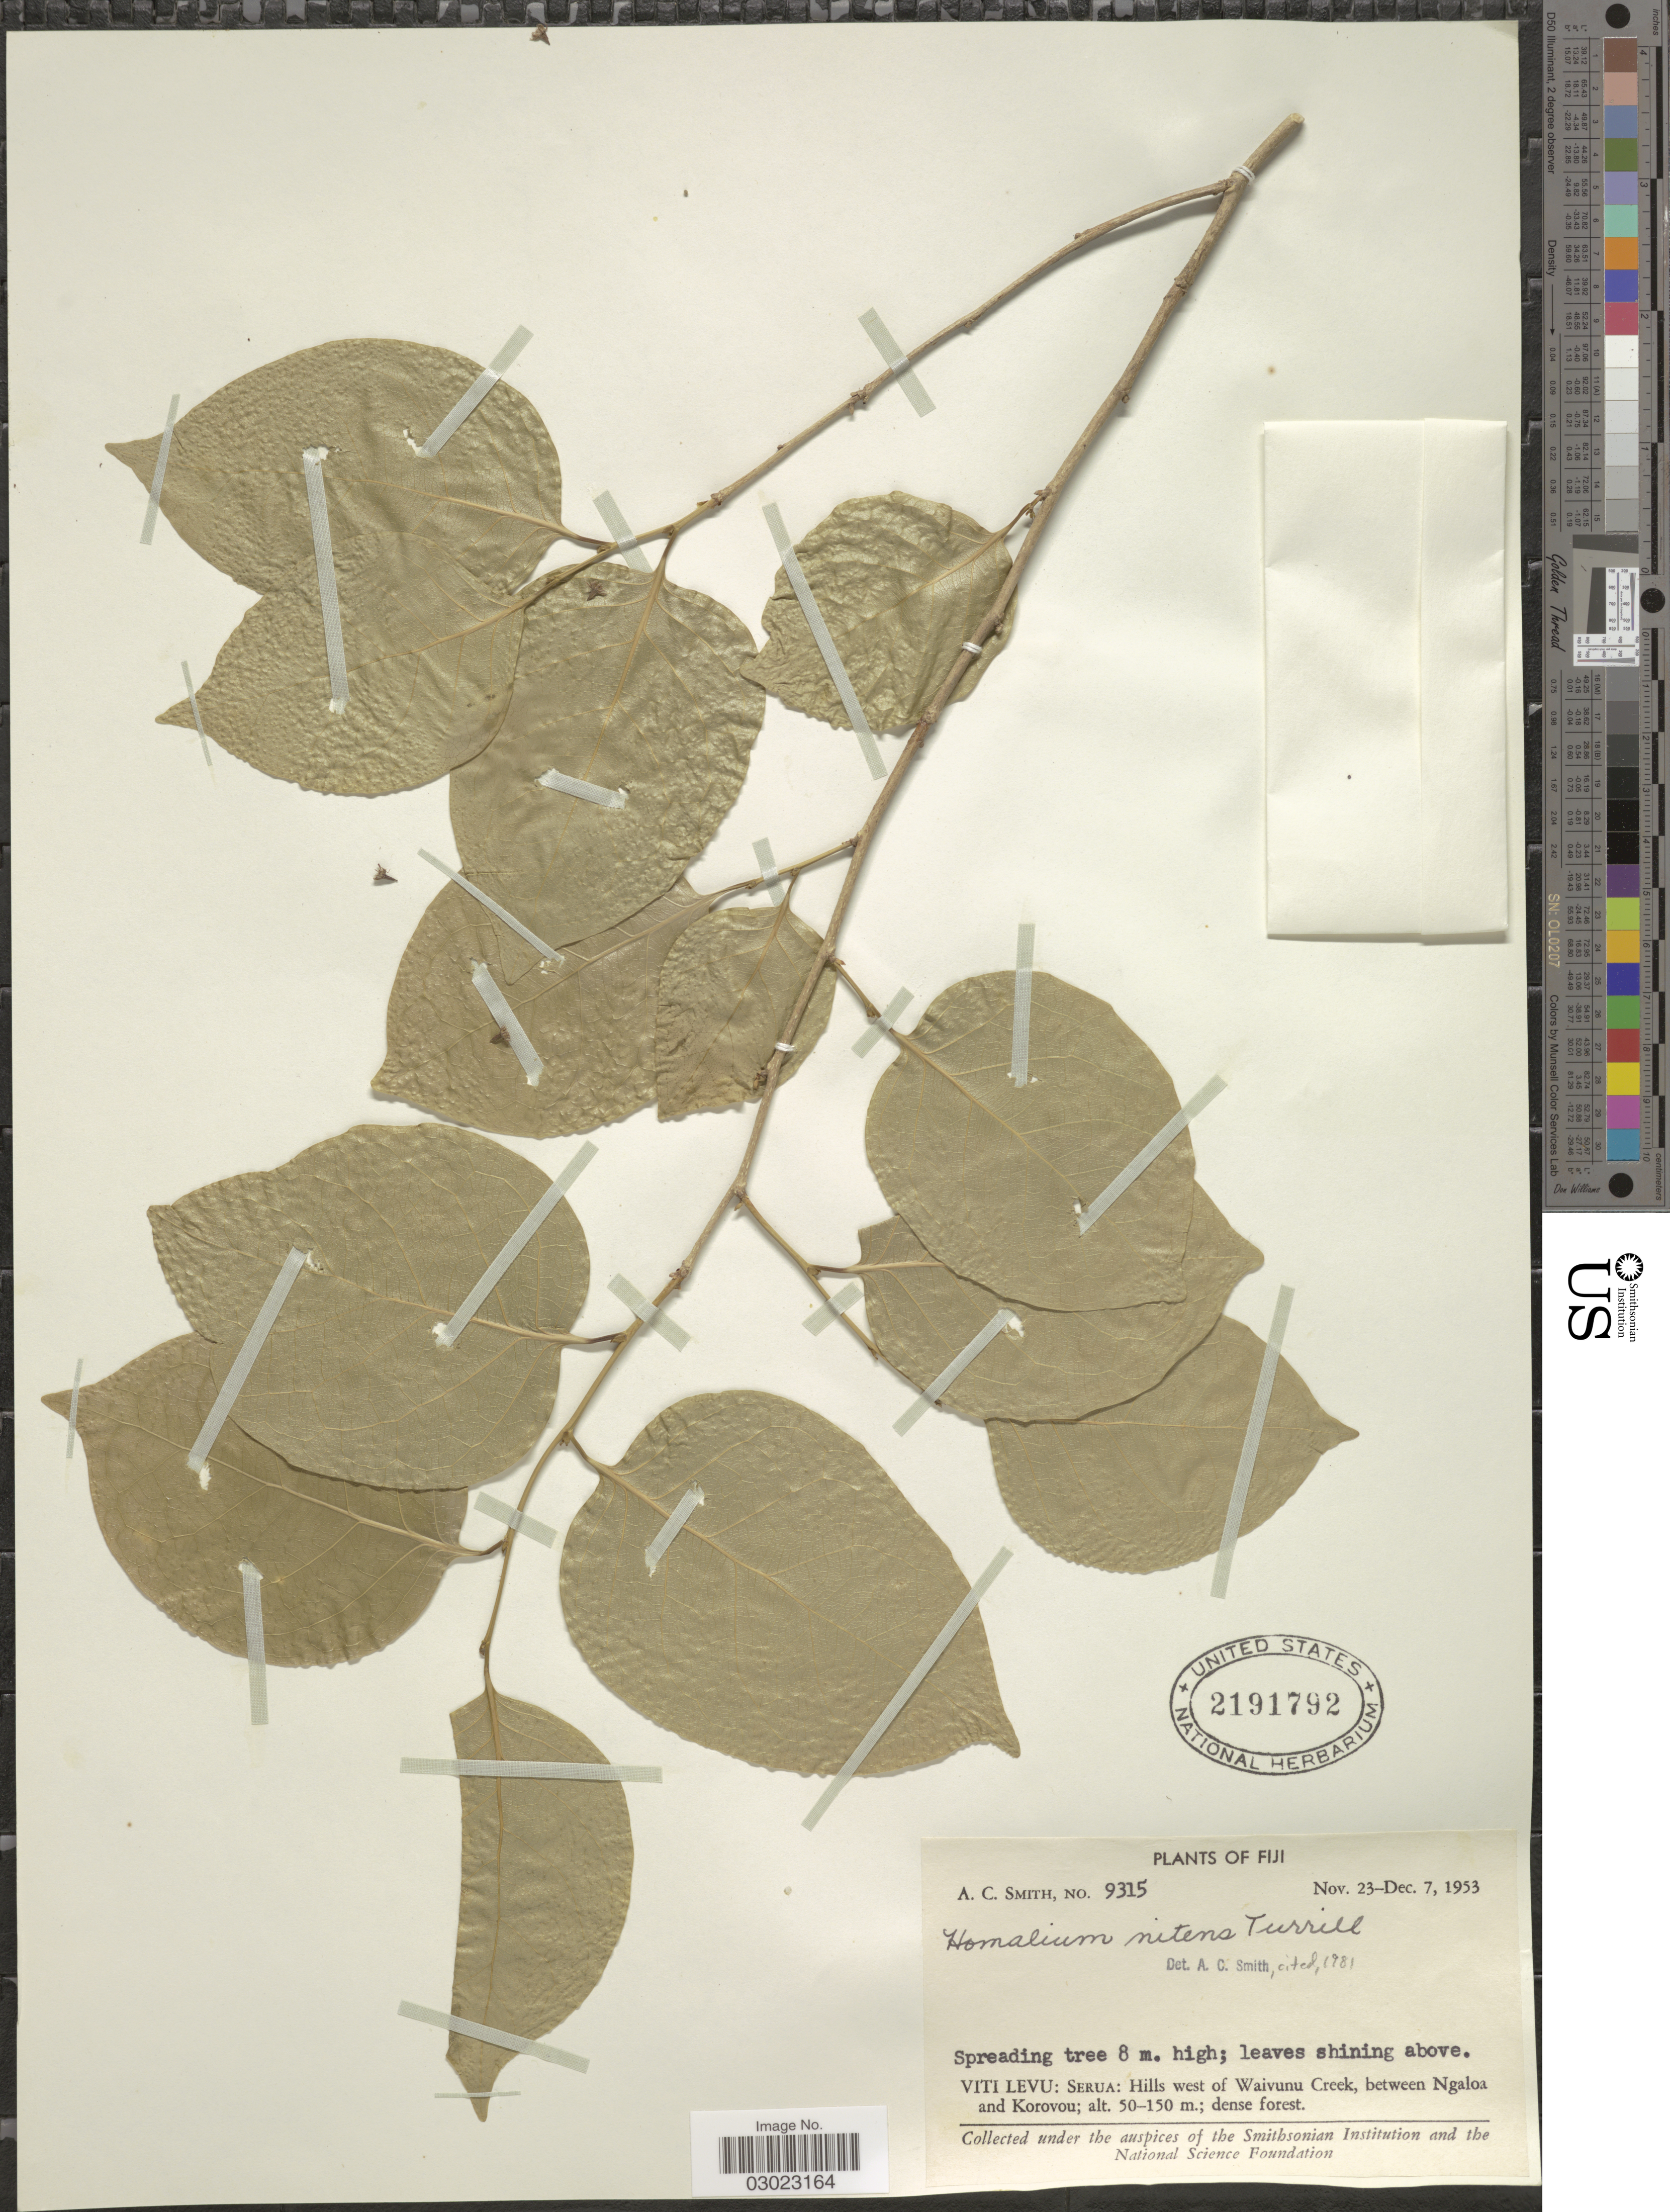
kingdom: Plantae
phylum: Tracheophyta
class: Magnoliopsida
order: Malpighiales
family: Salicaceae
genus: Homalium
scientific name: Homalium nitens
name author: Turrill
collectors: A. C. Smith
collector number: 9315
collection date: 1953-11-23/1953-12-07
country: Fiji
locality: Viti Levu: Serua: Hills west of Waivunu Creek, between Ngalao and Korovou.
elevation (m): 50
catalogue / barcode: US 2191792